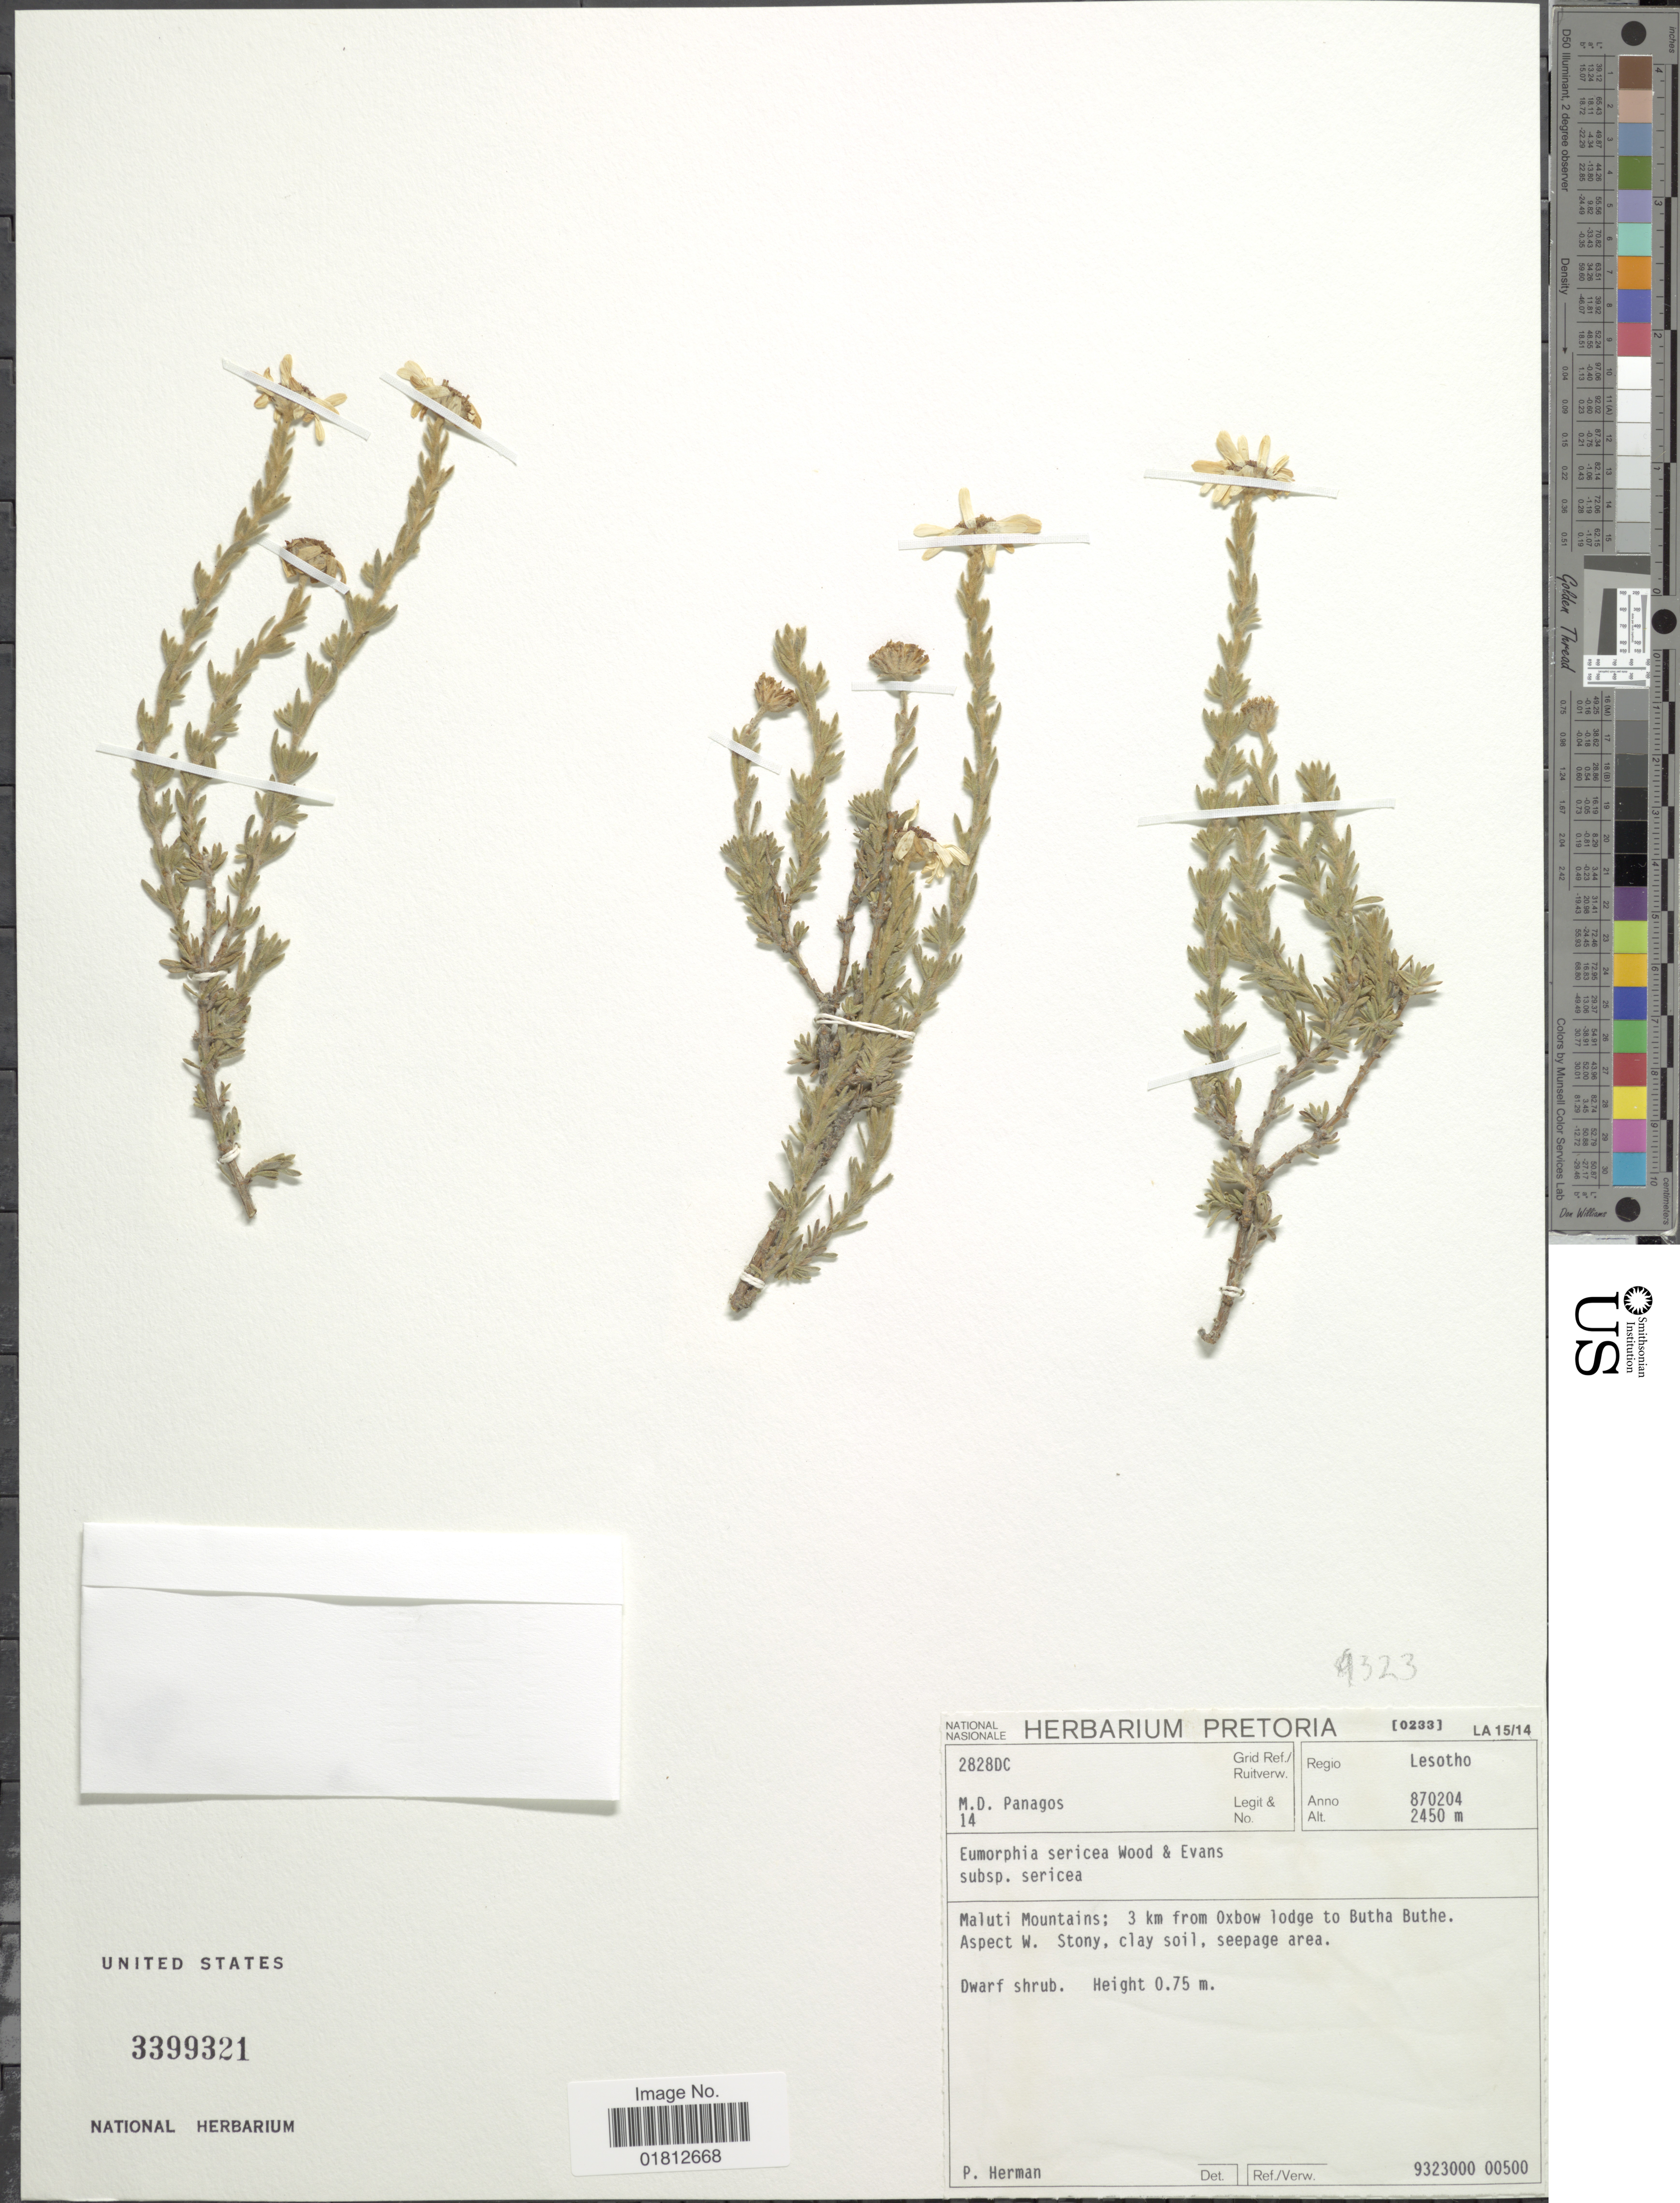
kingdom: Plantae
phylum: Tracheophyta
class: Magnoliopsida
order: Asterales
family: Asteraceae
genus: Eumorphia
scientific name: Eumorphia sericea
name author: J.M. Wood & M.S. Evans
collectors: M. Panagos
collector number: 14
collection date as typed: Transcribed d/m/y: 4/2/87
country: Lesotho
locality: Maluti Mountains, 3 km from Oxbow lodge to Butha Buthe, Aspect W.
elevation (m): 2450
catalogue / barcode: US 3399321